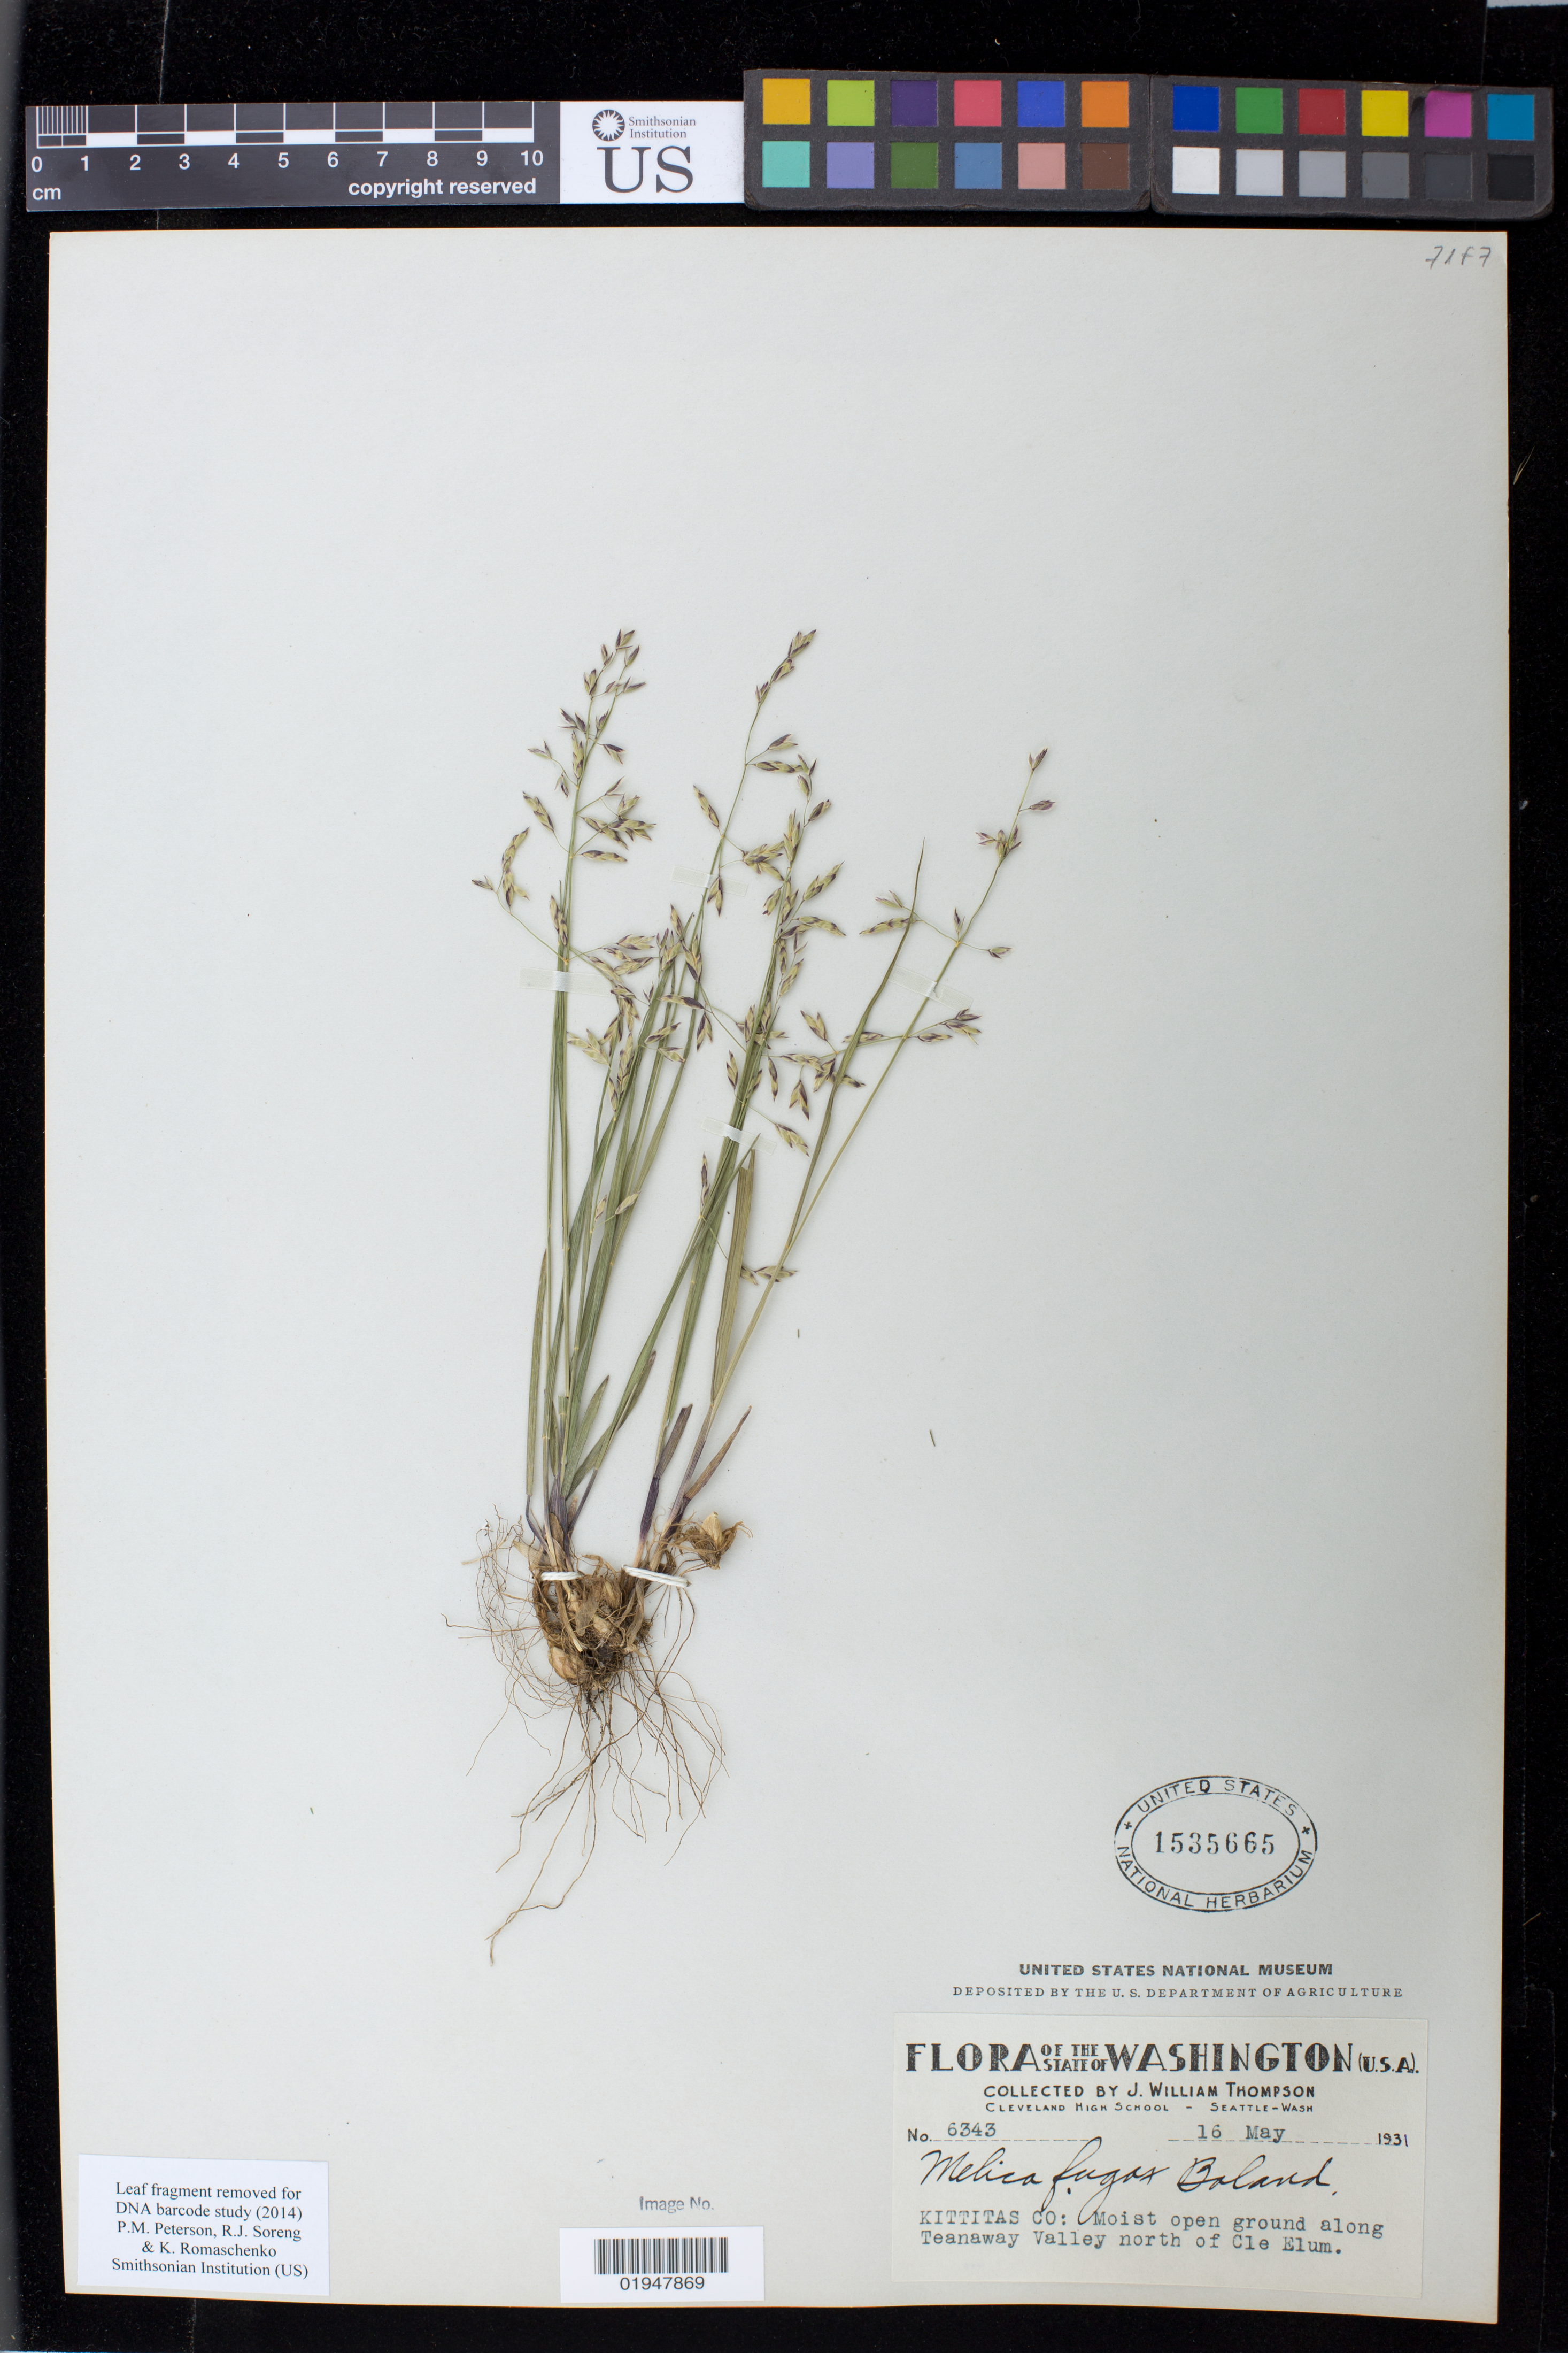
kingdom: Plantae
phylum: Tracheophyta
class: Liliopsida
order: Poales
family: Poaceae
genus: Melica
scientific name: Melica fugax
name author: Bol.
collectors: J. W. Thompson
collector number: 6343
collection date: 1931-05-16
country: United States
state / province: Washington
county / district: Kittitas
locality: along Teanaway Valley north of Cle Elum.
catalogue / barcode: US 1535665